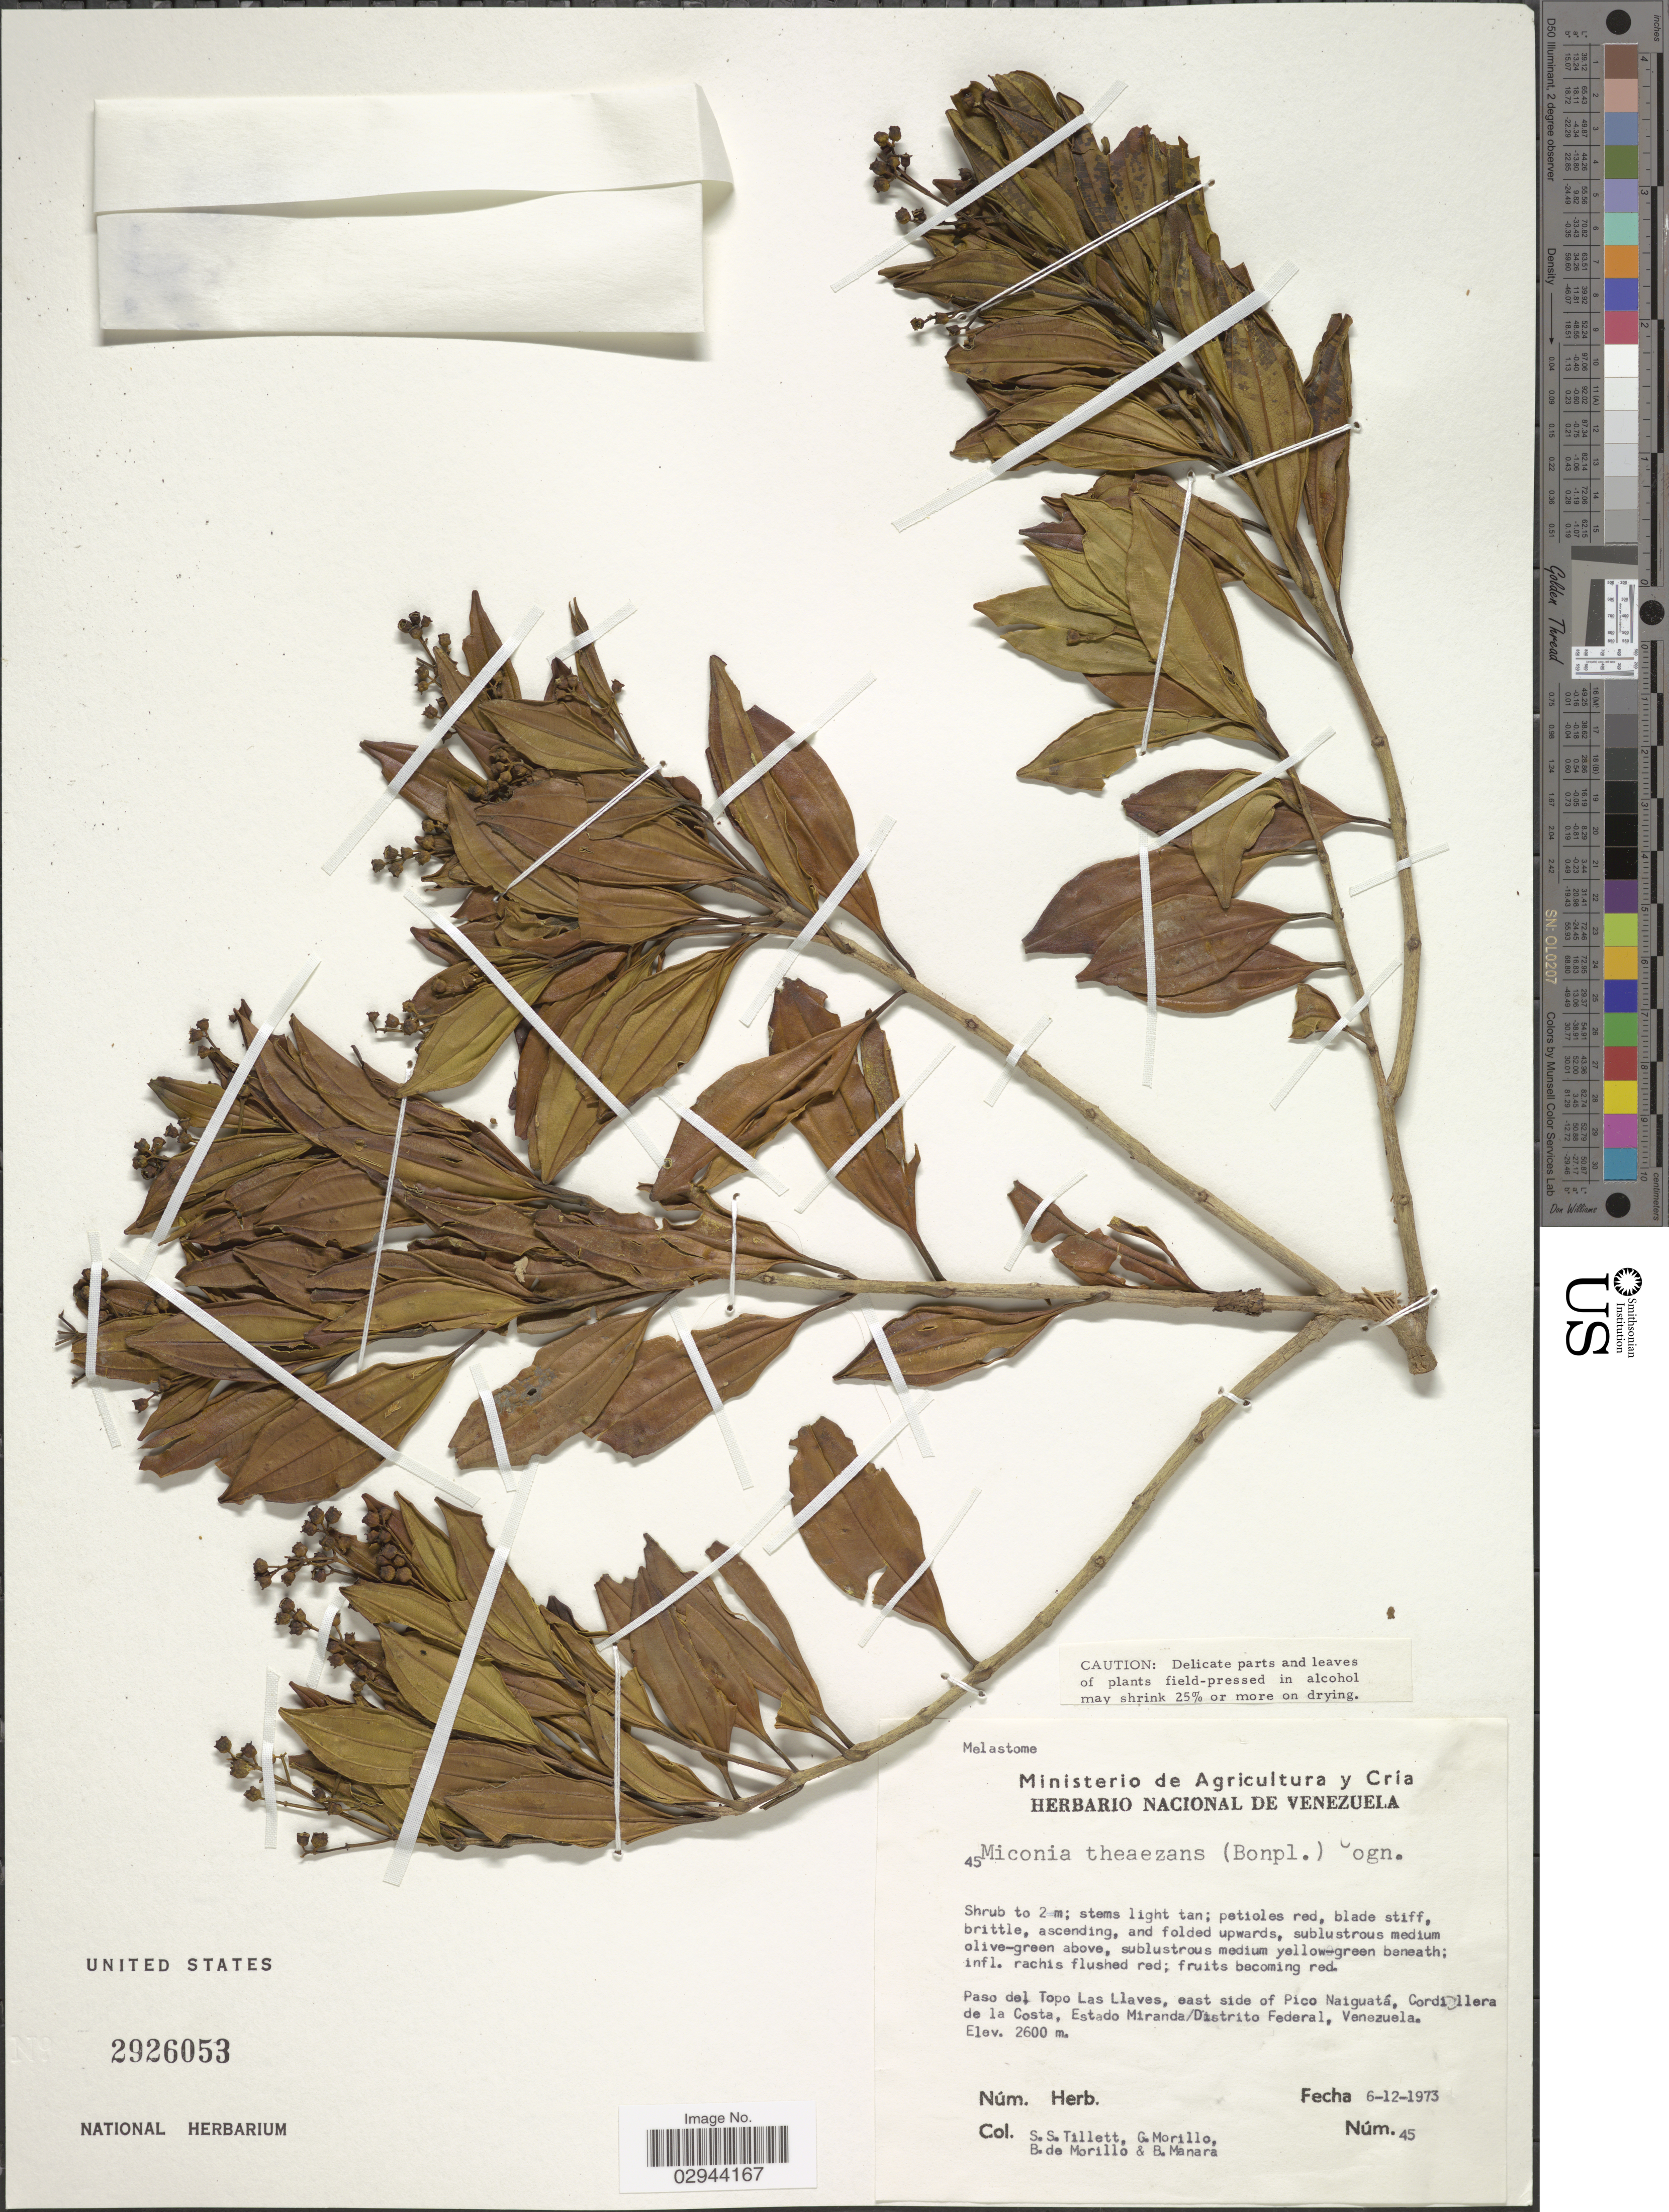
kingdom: Plantae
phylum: Tracheophyta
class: Magnoliopsida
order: Myrtales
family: Melastomataceae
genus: Miconia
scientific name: Miconia theizans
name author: (Bonpl.) Cogn.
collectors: S. S. Tillett, G. Morillo, B. Morillo & B. Manara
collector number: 45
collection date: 1973-12-06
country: Venezuela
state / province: Miranda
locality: Paso del Topo Las Llaves, east side of Pico Naiguatá, Cordillera de la Costa, Estado Miranda/Distrito Federal.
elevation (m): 2600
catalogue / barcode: US 2926053